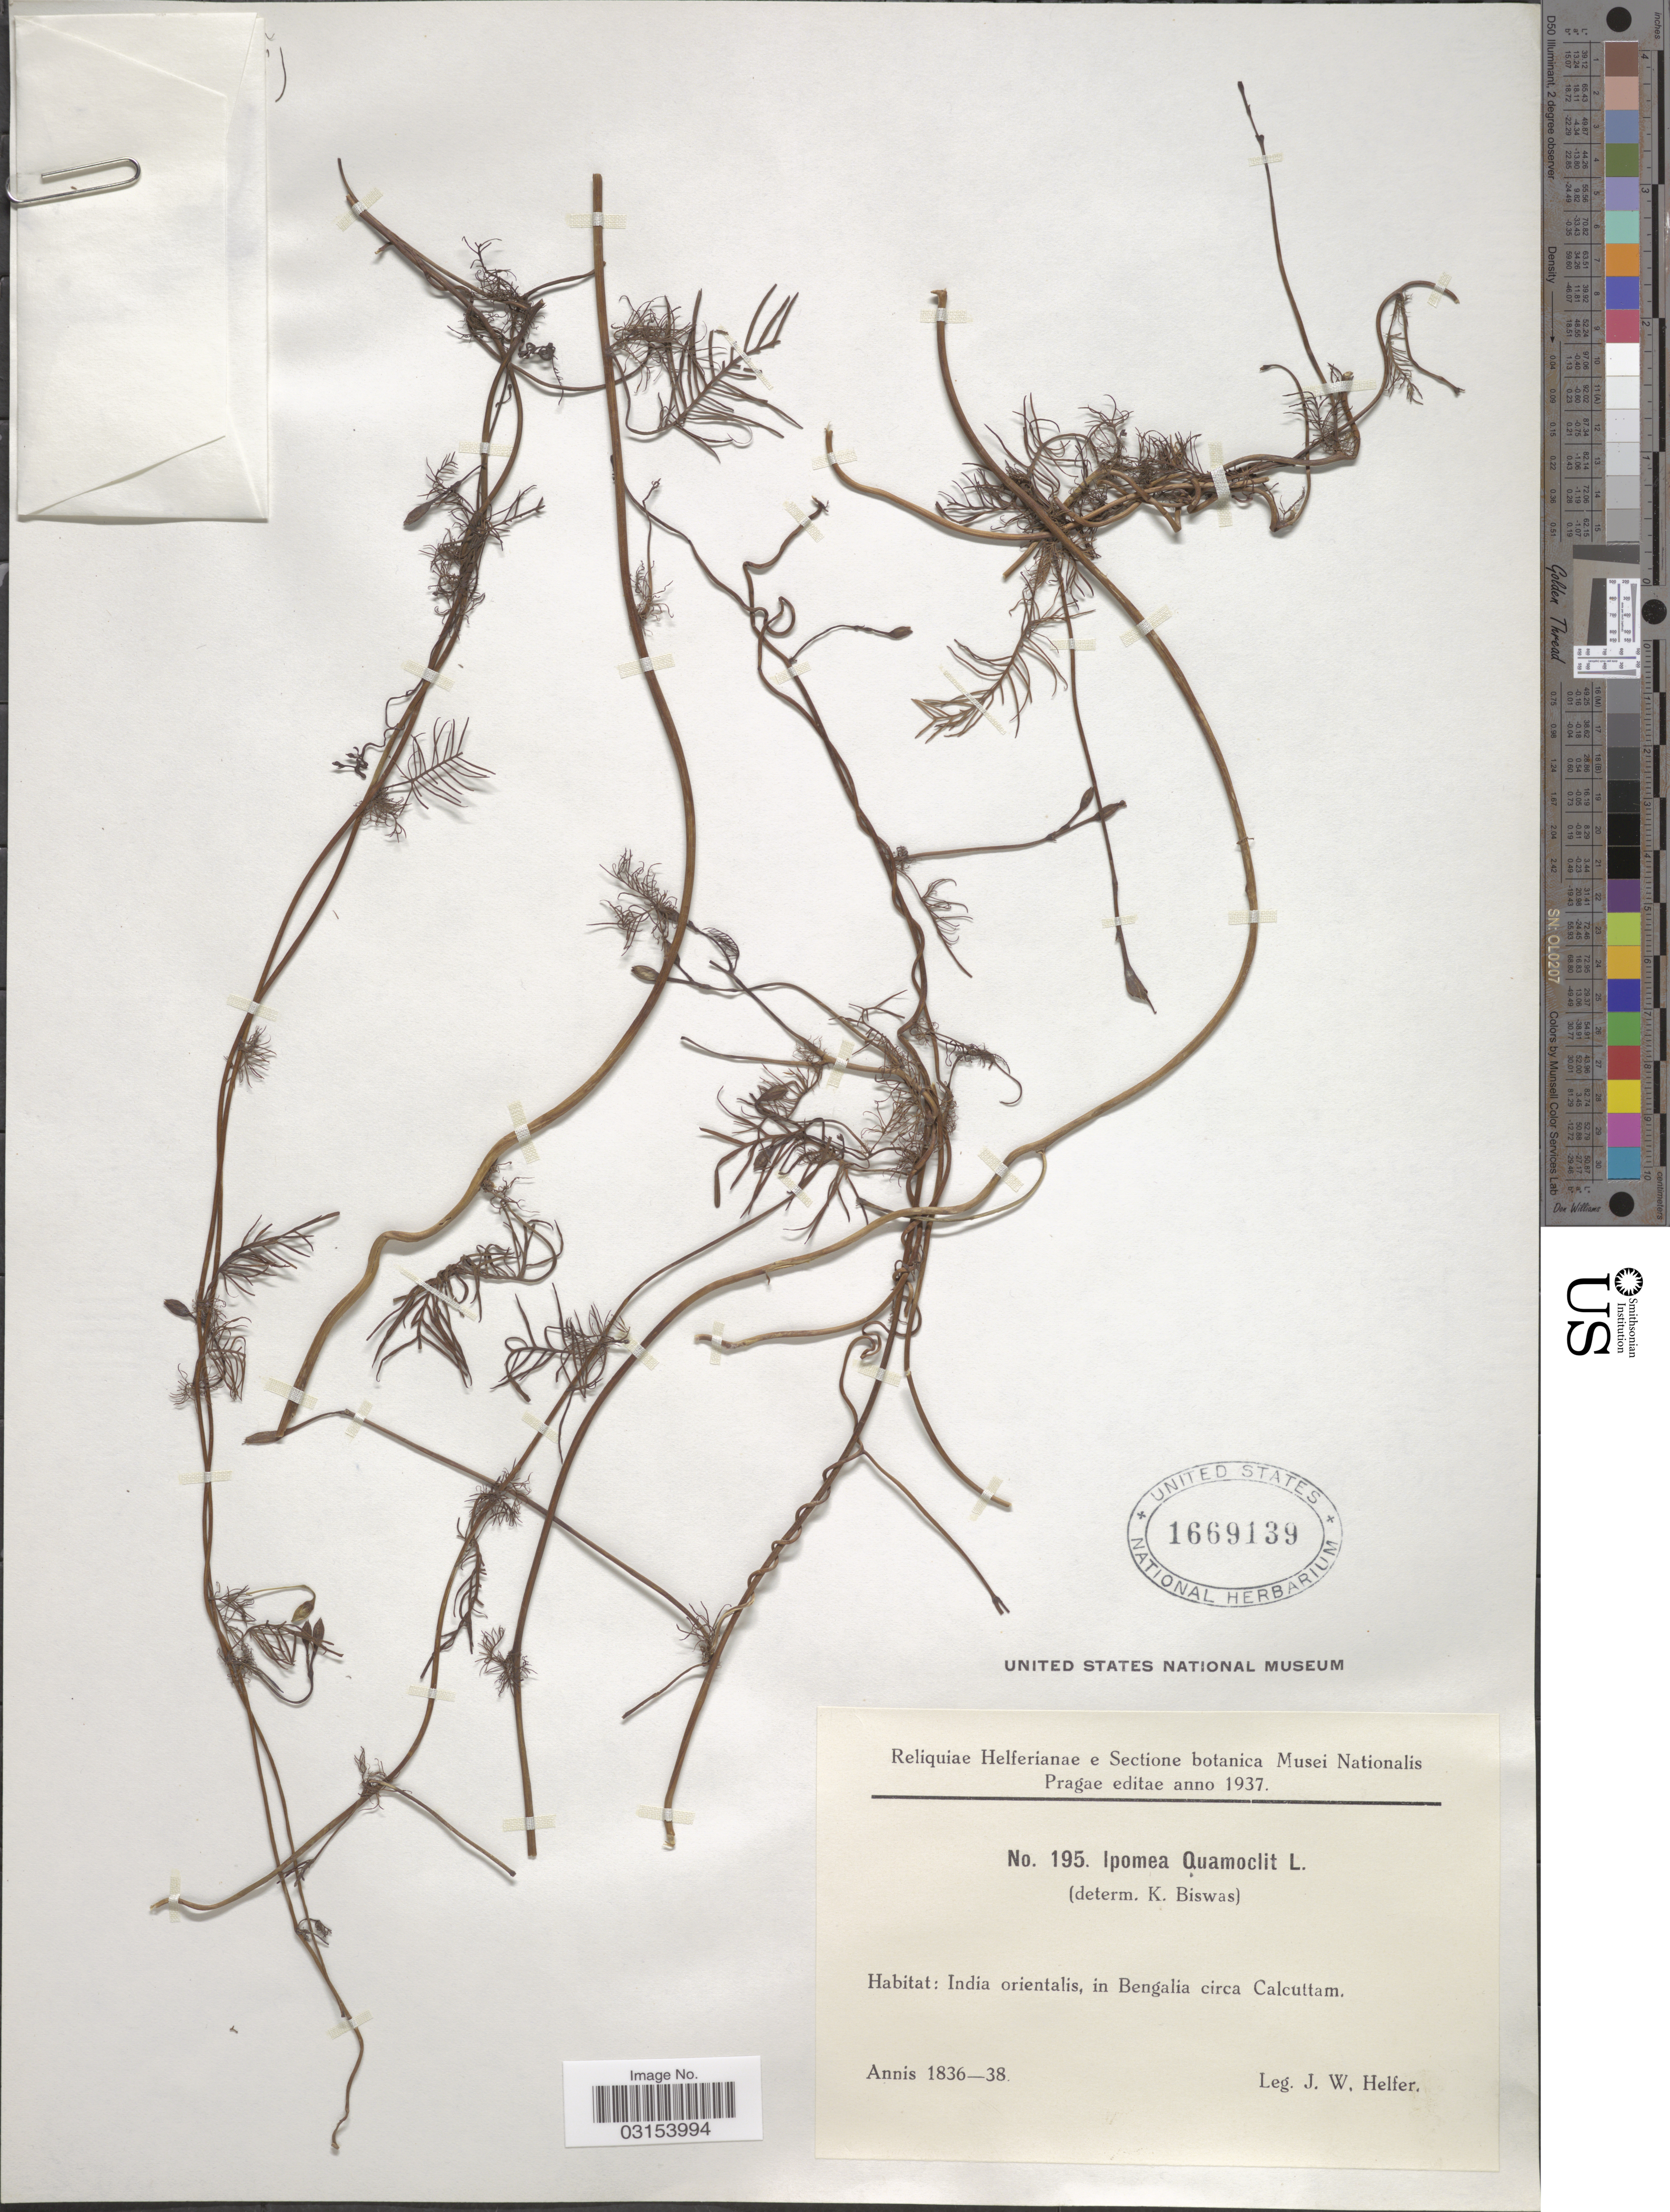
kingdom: Plantae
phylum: Tracheophyta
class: Magnoliopsida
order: Solanales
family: Convolvulaceae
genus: Ipomoea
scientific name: Ipomoea quamoclit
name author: L.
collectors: J. W. Helfer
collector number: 195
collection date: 1836/1838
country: India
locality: India orientalis, in Bengalia circa Calcuttam.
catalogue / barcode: US 1669139